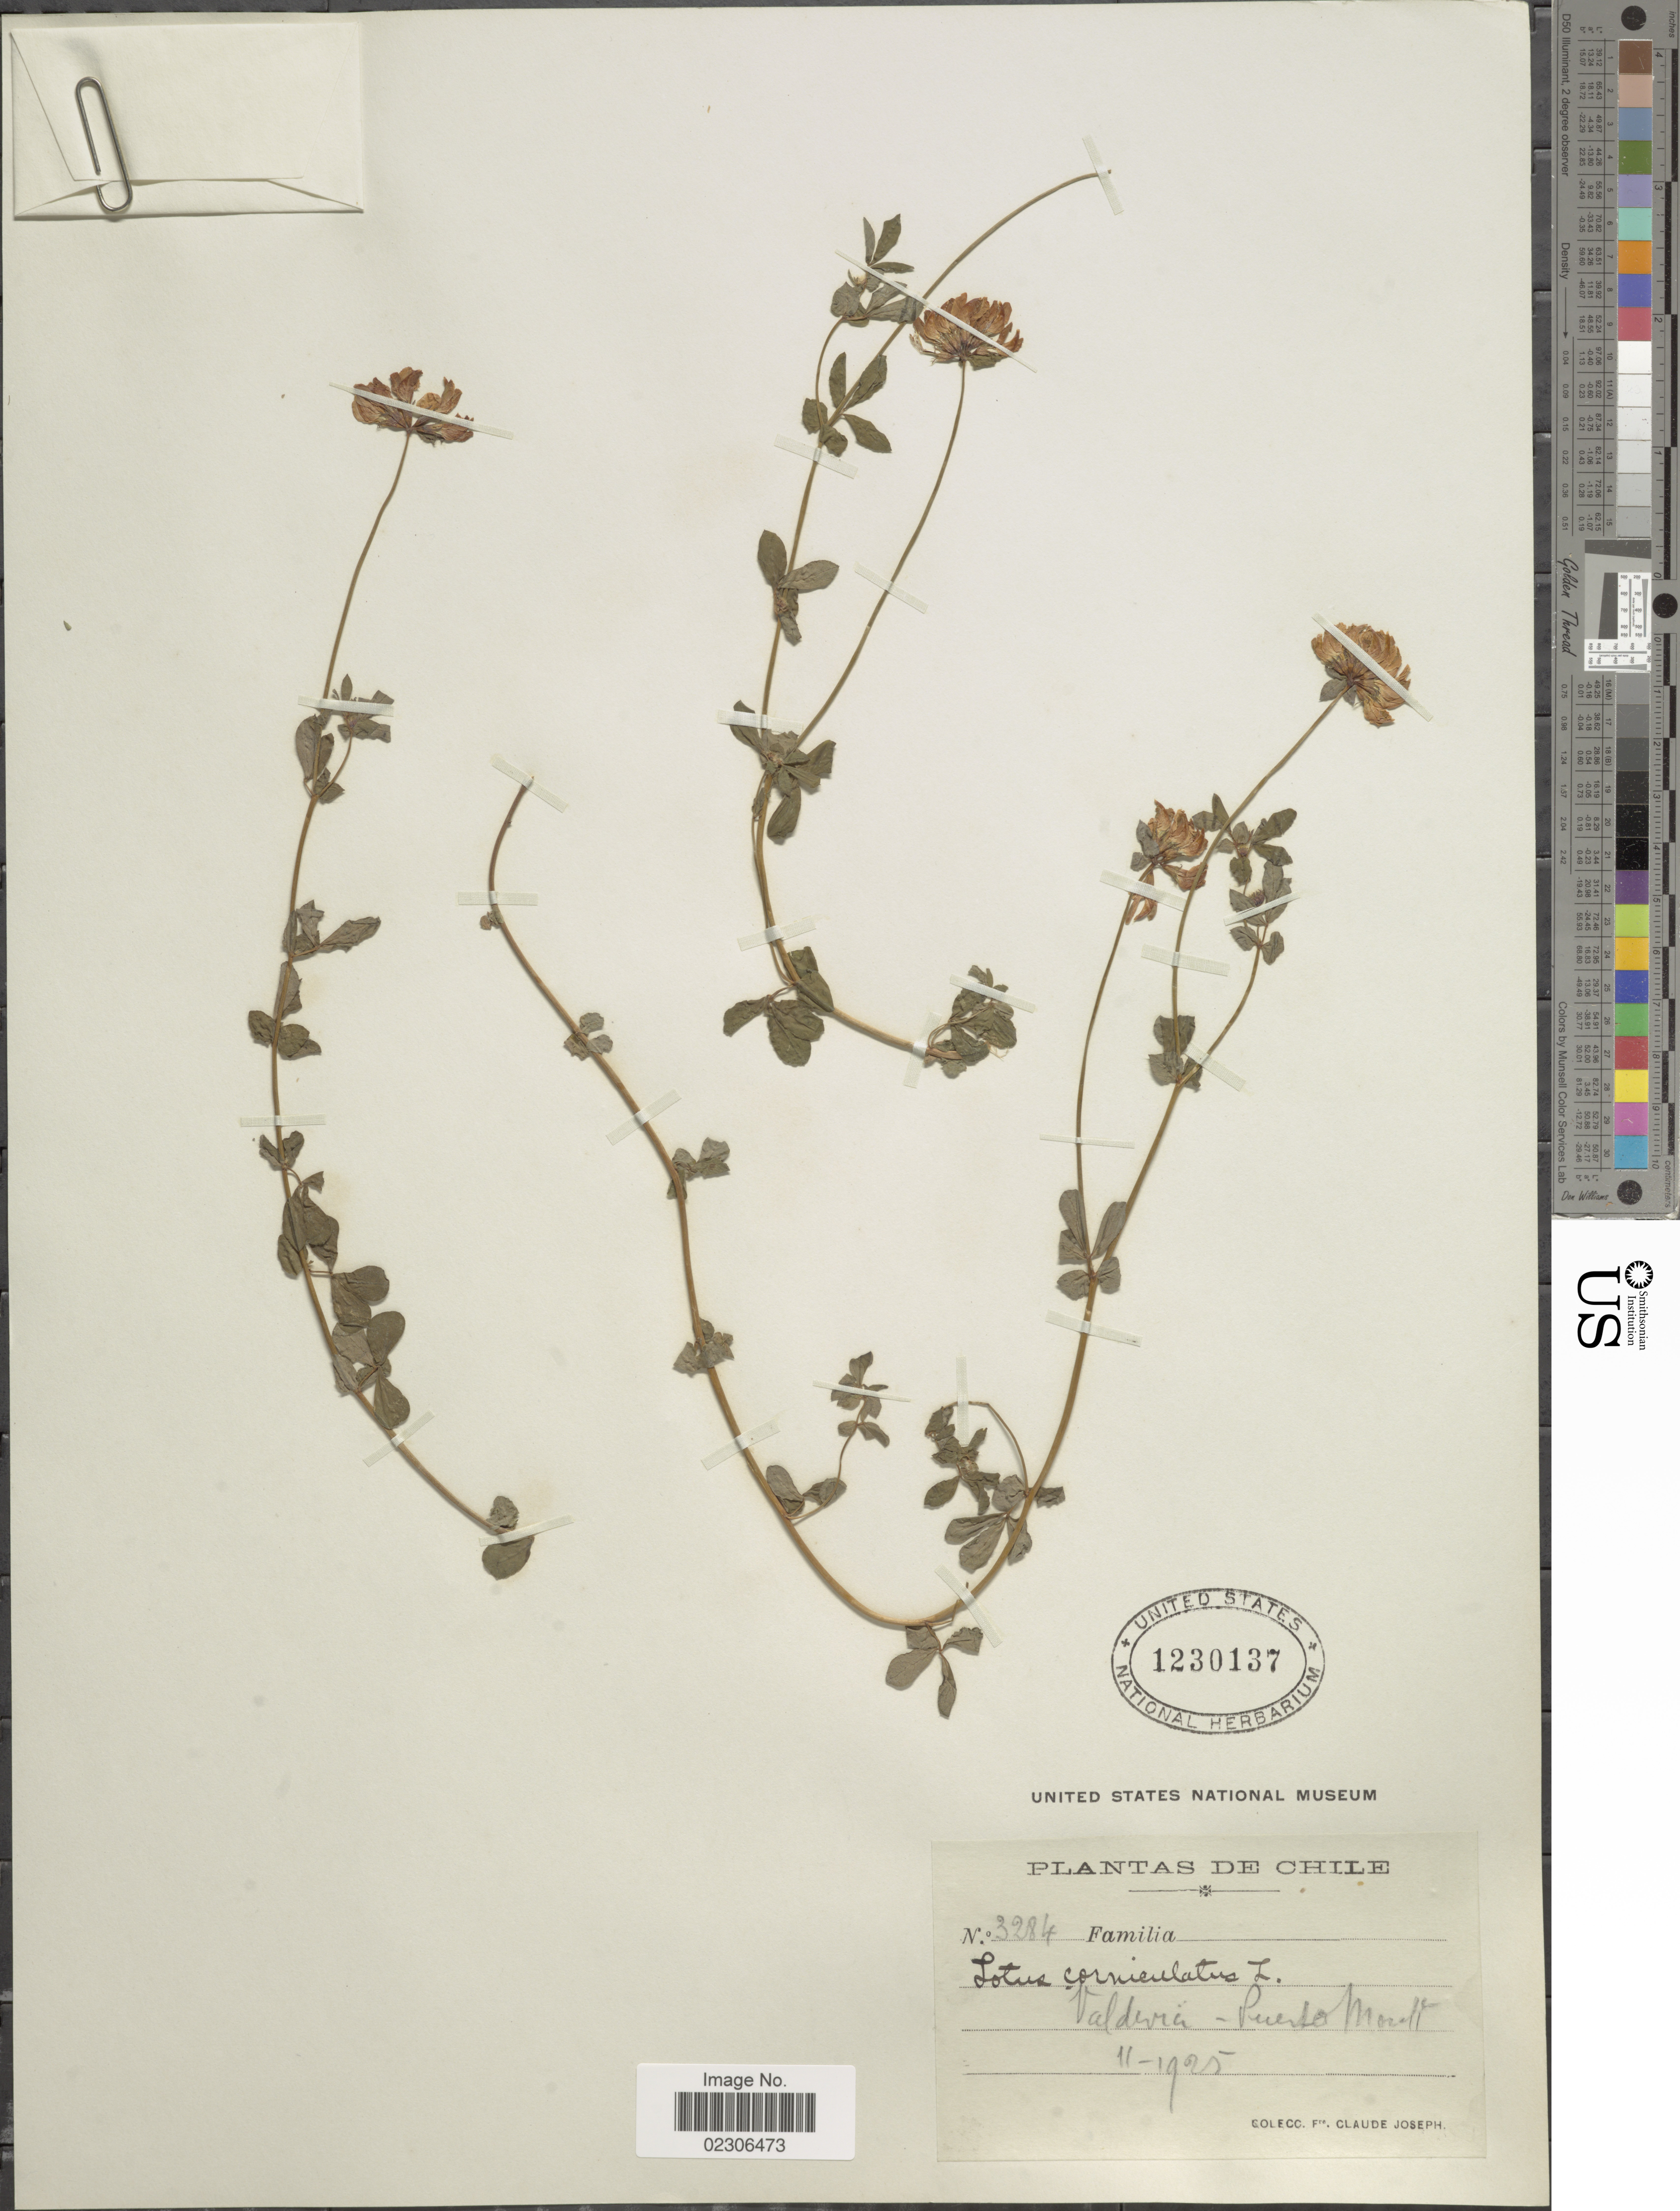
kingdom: Plantae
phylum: Tracheophyta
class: Magnoliopsida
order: Fabales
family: Fabaceae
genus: Lotus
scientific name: Lotus corniculatus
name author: L.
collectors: Bro. Claude-Joseph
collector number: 3284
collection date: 1925-11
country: Chile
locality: Valdivia, Puerto Morett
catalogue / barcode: US 1230137